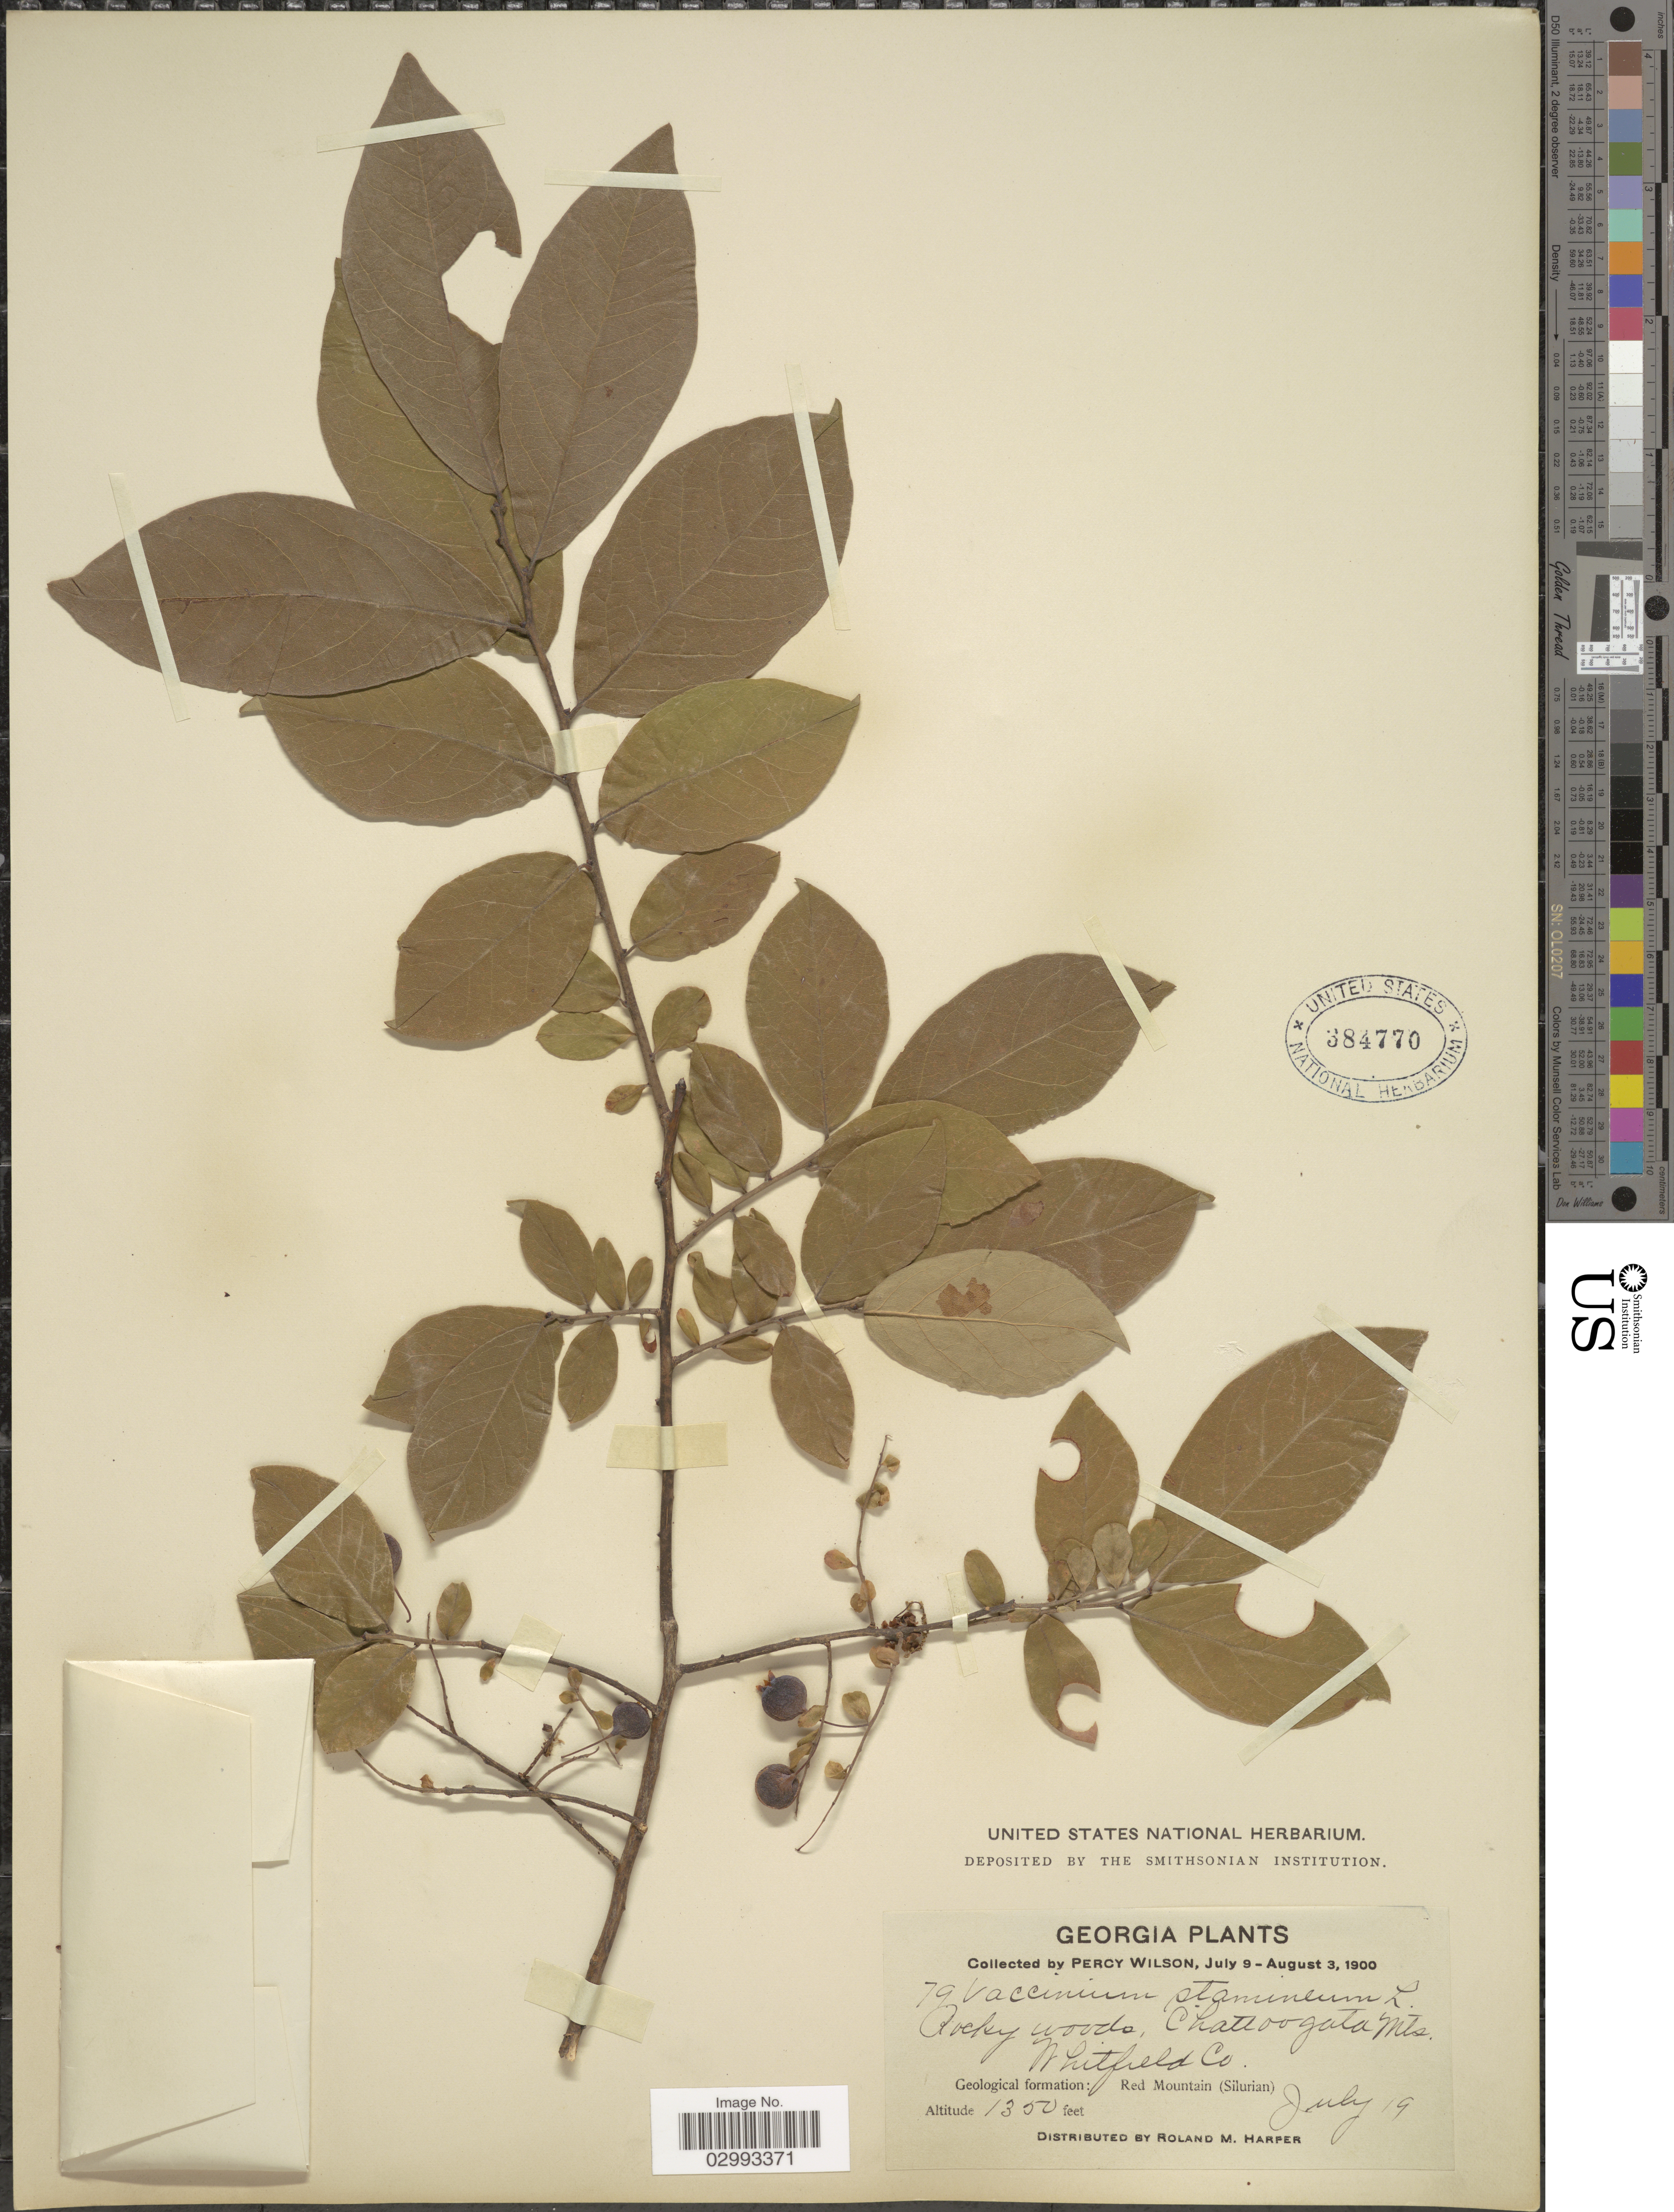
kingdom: Plantae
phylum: Tracheophyta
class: Magnoliopsida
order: Ericales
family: Ericaceae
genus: Polycodium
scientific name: Polycodium stamineum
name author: (L.) Greene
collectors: P. Wilson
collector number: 79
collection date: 1900-07-19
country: United States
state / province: Georgia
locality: Rocky woods, Chattoogata Mts. Whitfield Co. Geological formation: Red Mountain (Silurian).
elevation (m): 411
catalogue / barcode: US 384770